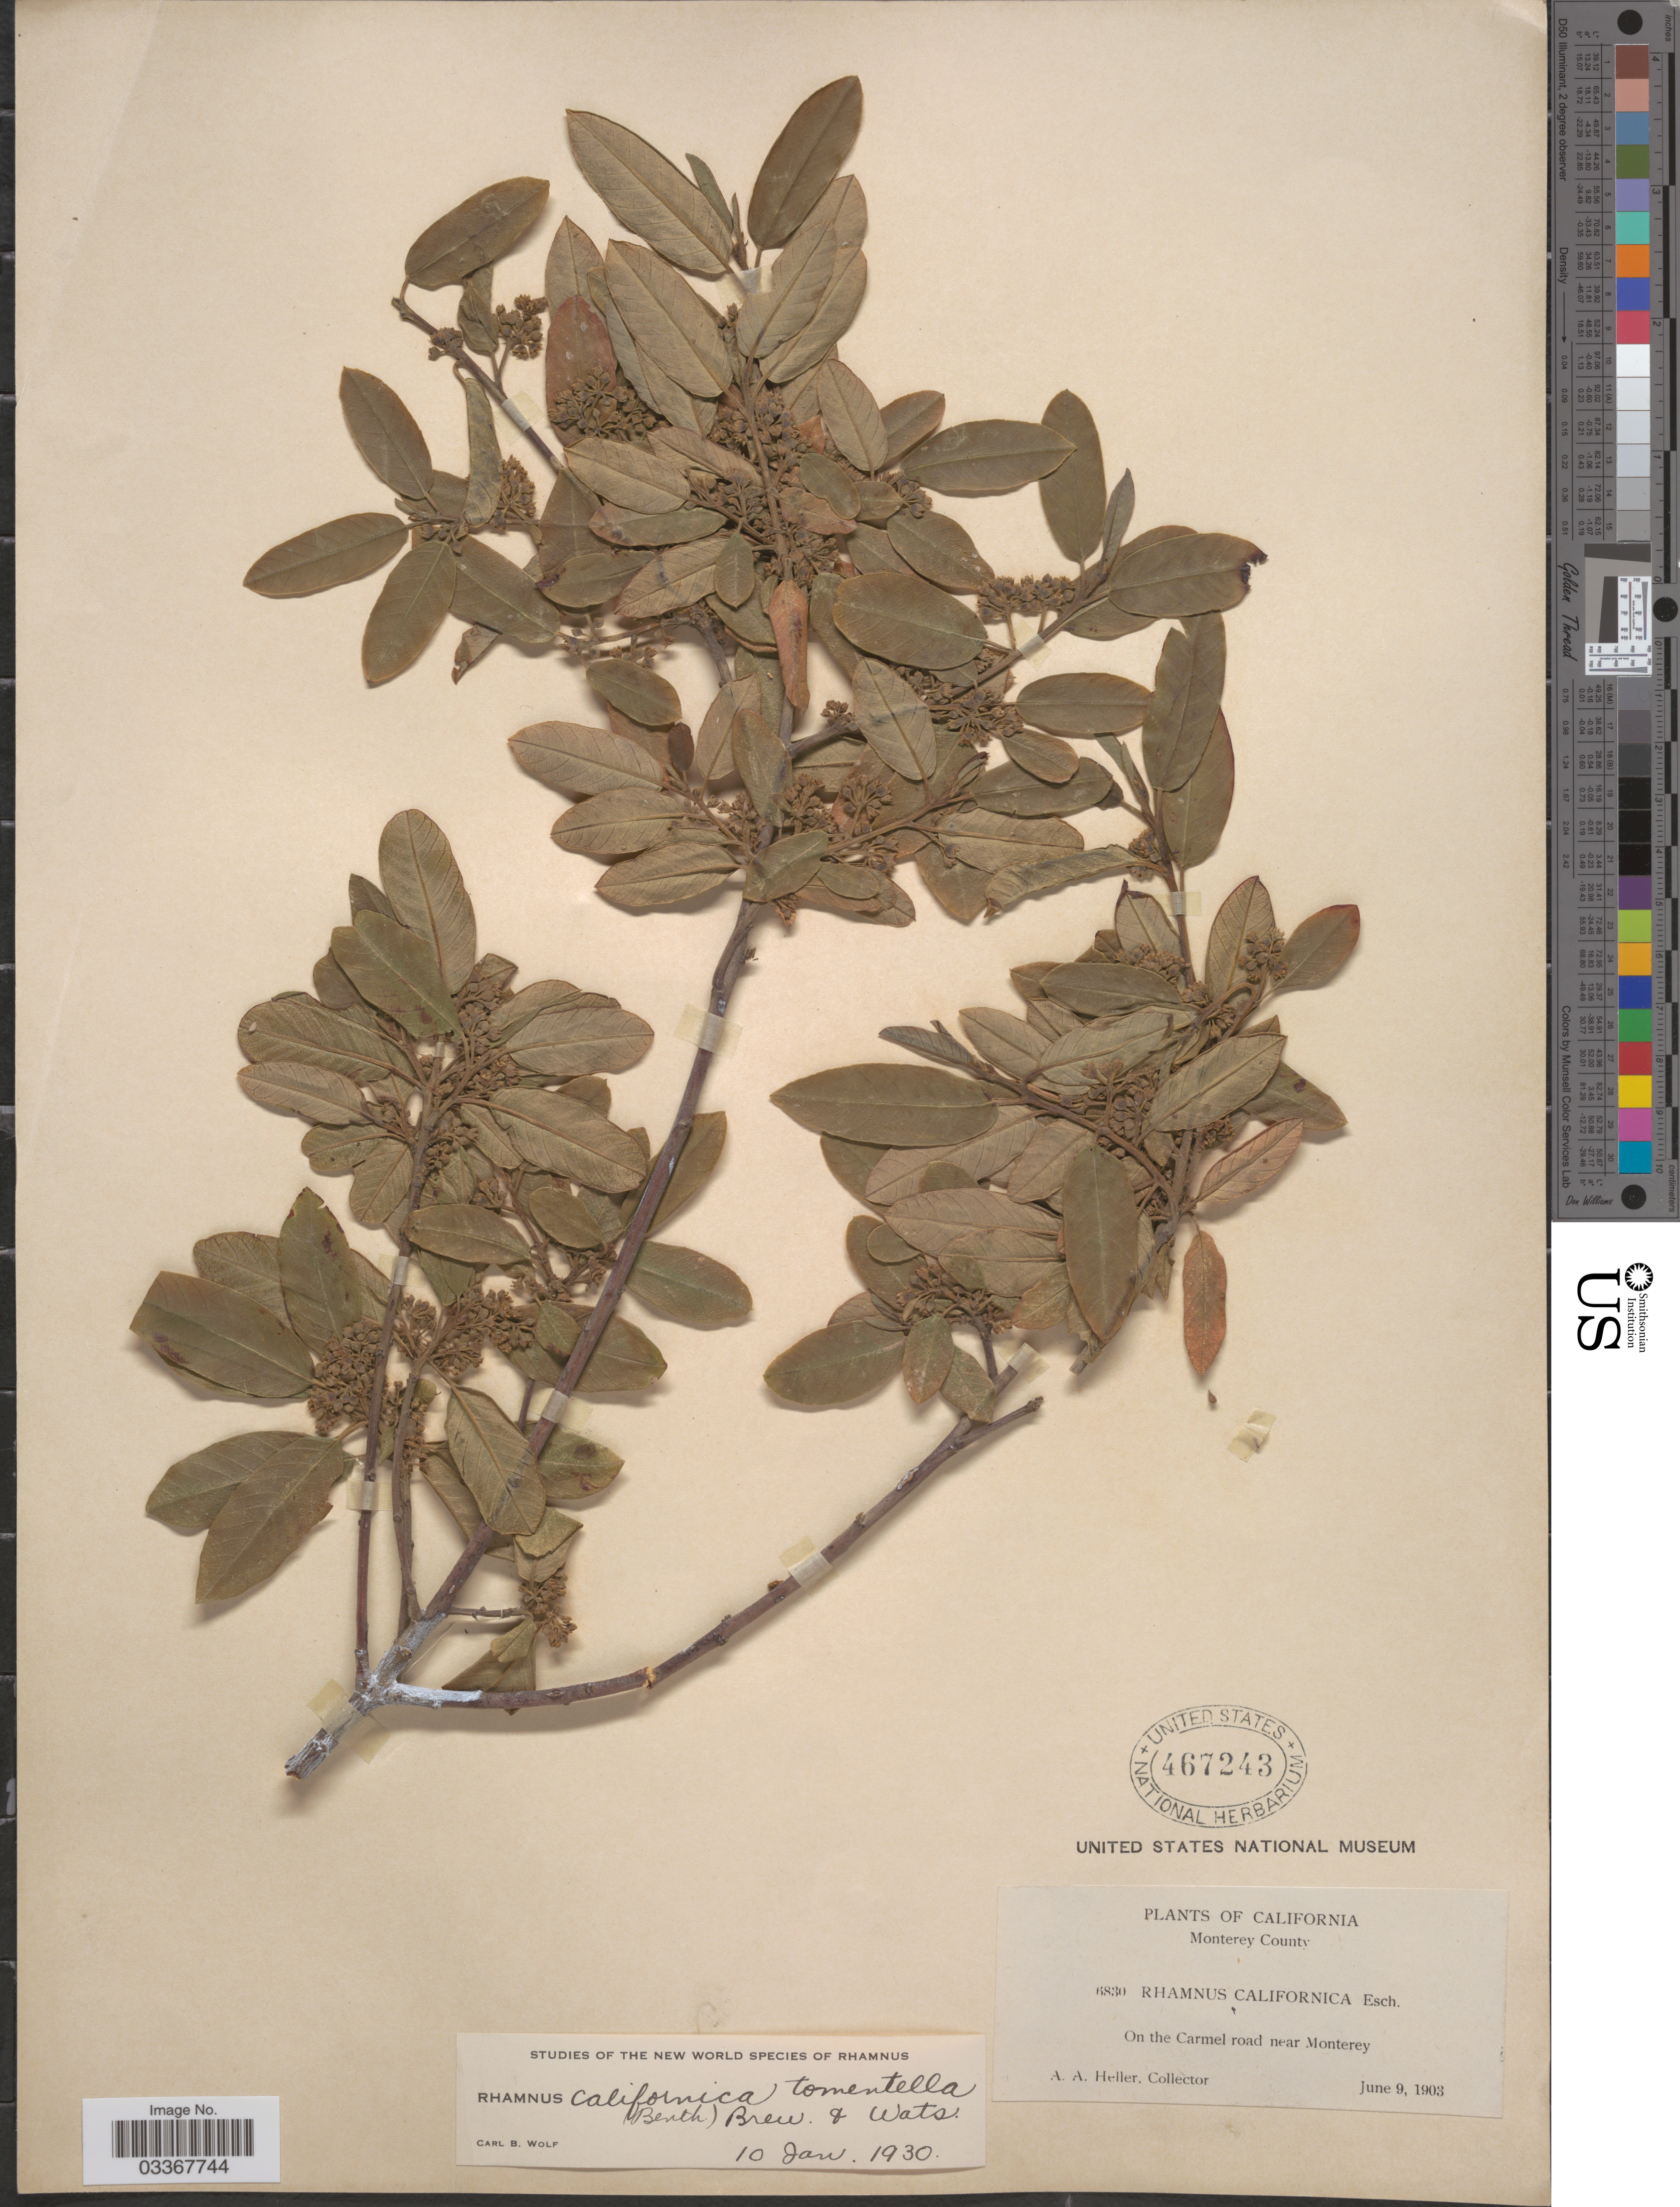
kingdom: Plantae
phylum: Tracheophyta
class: Magnoliopsida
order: Rosales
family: Rhamnaceae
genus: Frangula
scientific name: Frangula californica subsp. tomentella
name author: (Benth.) Kartesz & Gandhi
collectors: A. A. Heller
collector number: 6830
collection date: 1903-06-09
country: United States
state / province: California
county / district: Monterey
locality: Monterey County, On the Carmel road near Monterey.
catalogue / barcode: US 467243